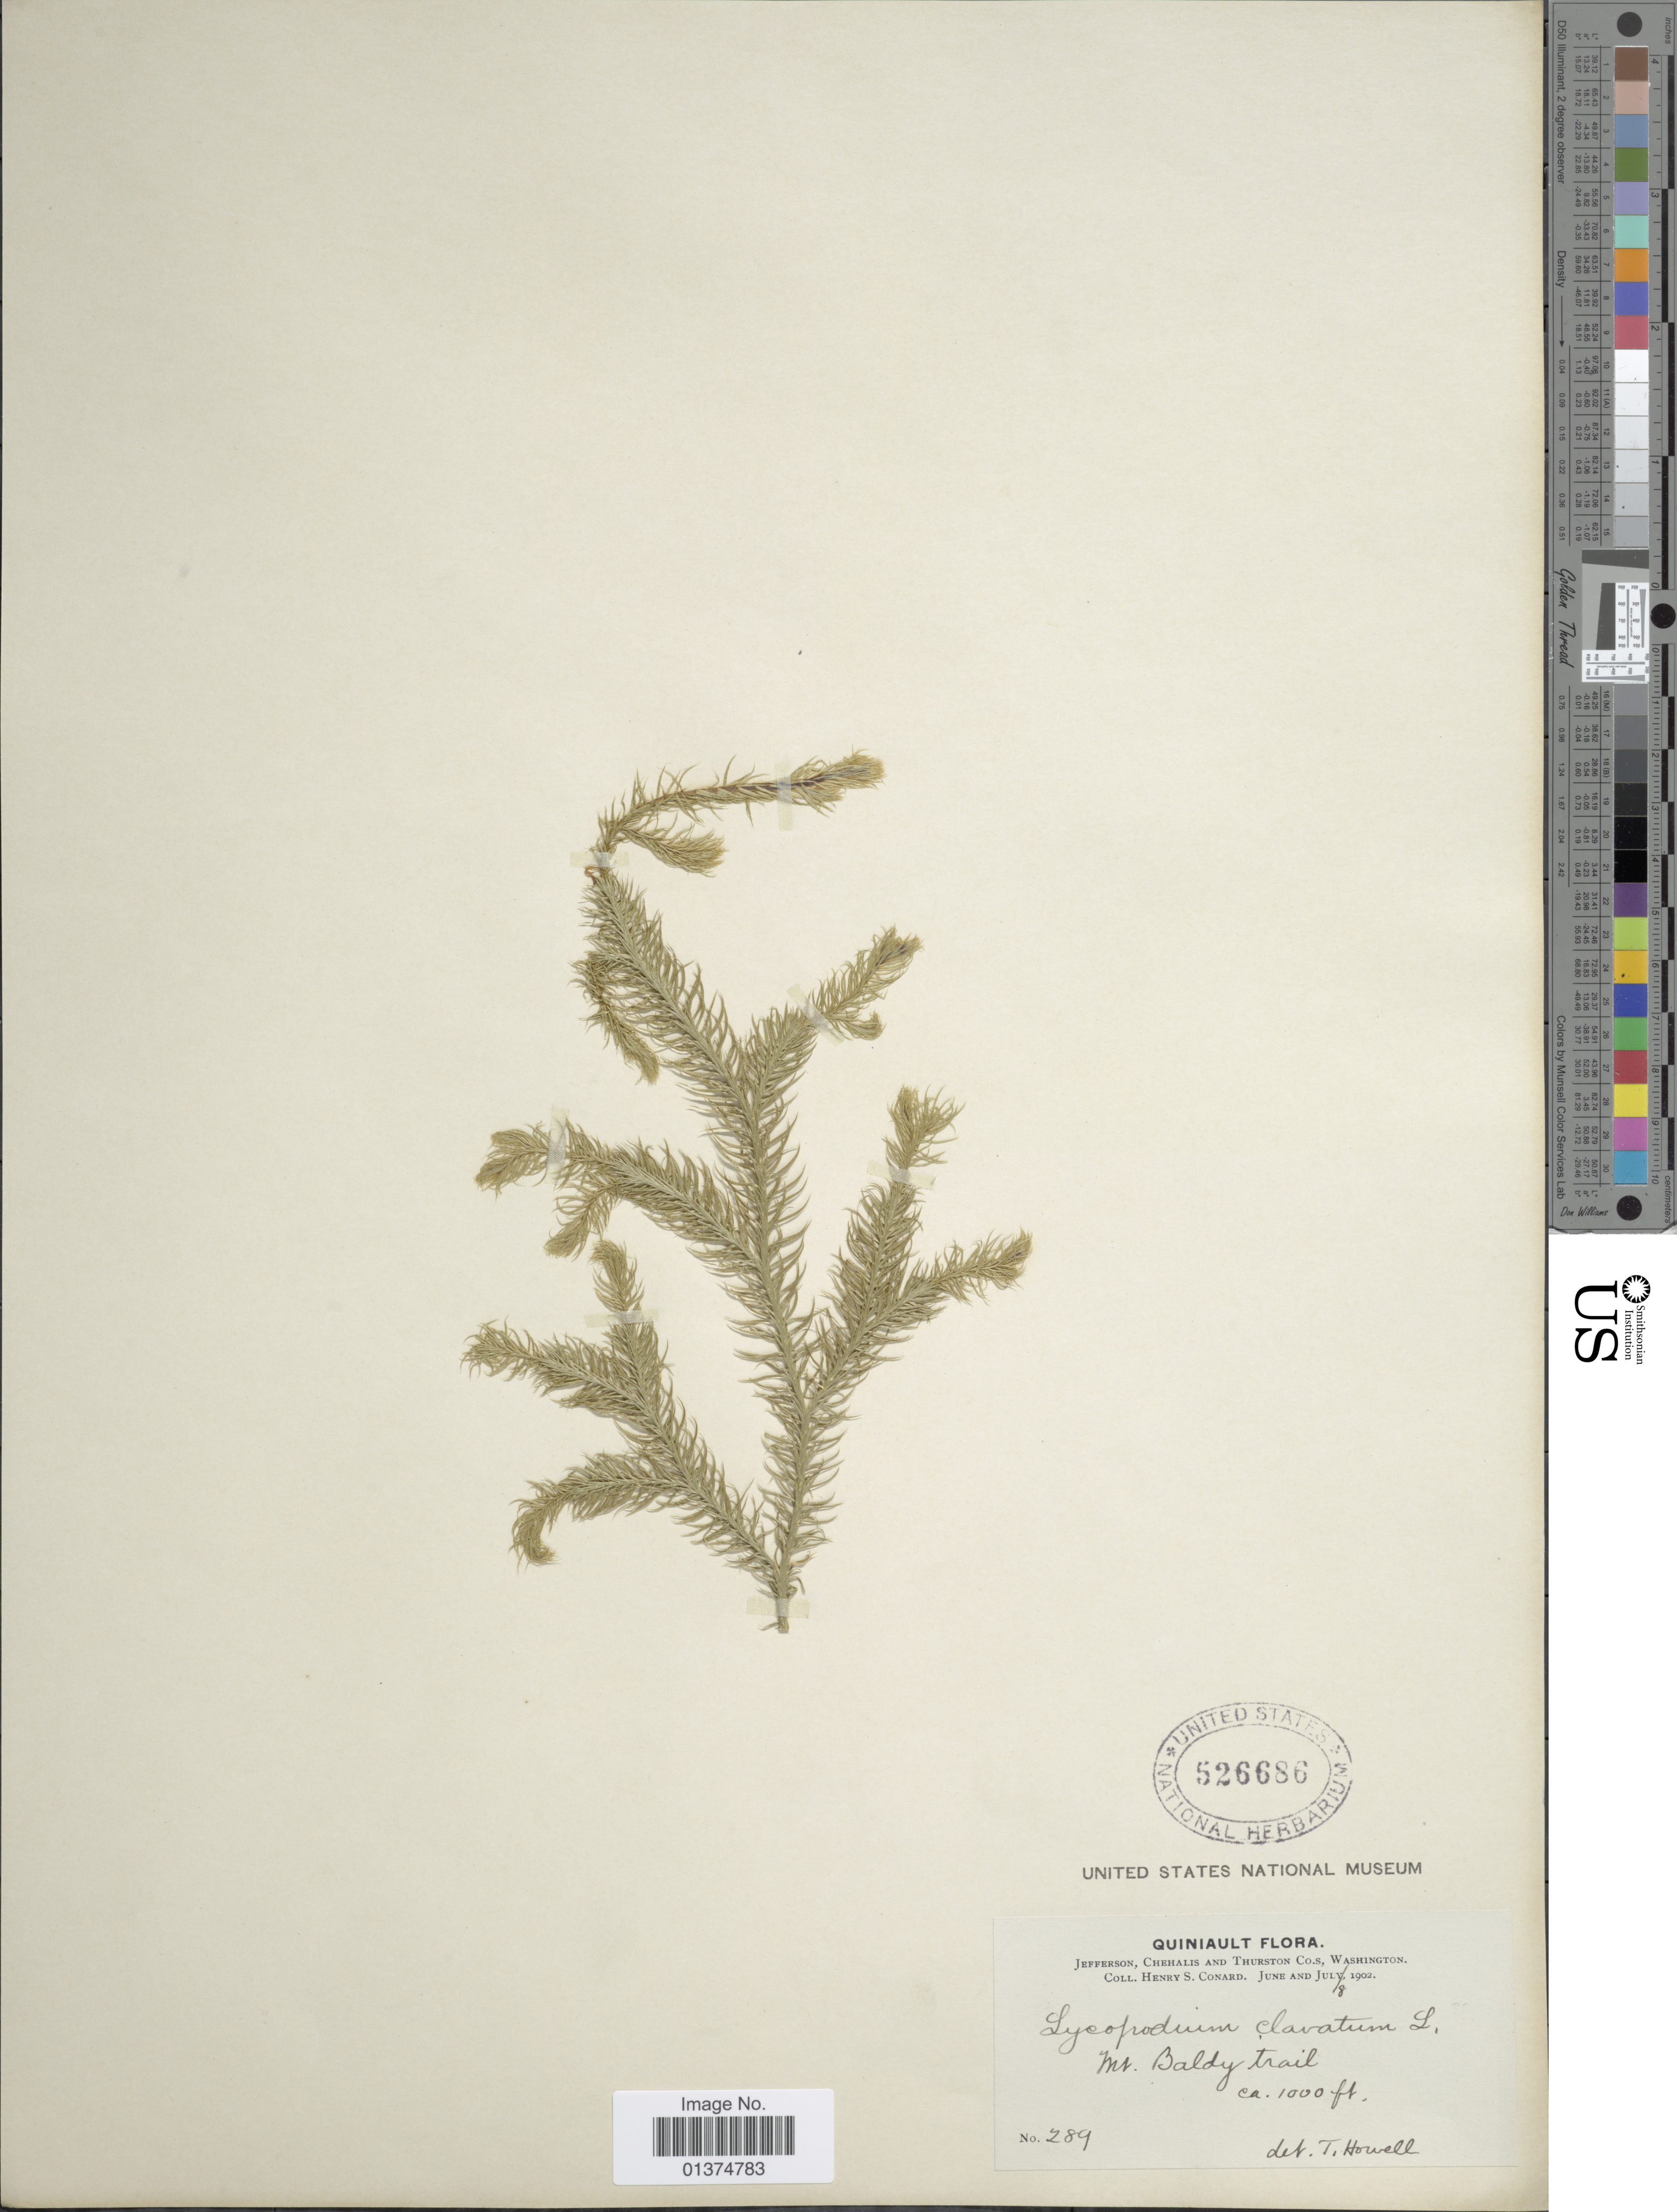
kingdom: Plantae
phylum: Tracheophyta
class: Lycopodiopsida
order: Lycopodiales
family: Lycopodiaceae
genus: Lycopodium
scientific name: Lycopodium clavatum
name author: L.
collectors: H. S. Conard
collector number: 289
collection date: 1902-06-08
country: United States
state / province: Washington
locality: Quiniault, Mt Baldy trail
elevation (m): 305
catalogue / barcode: US 526686